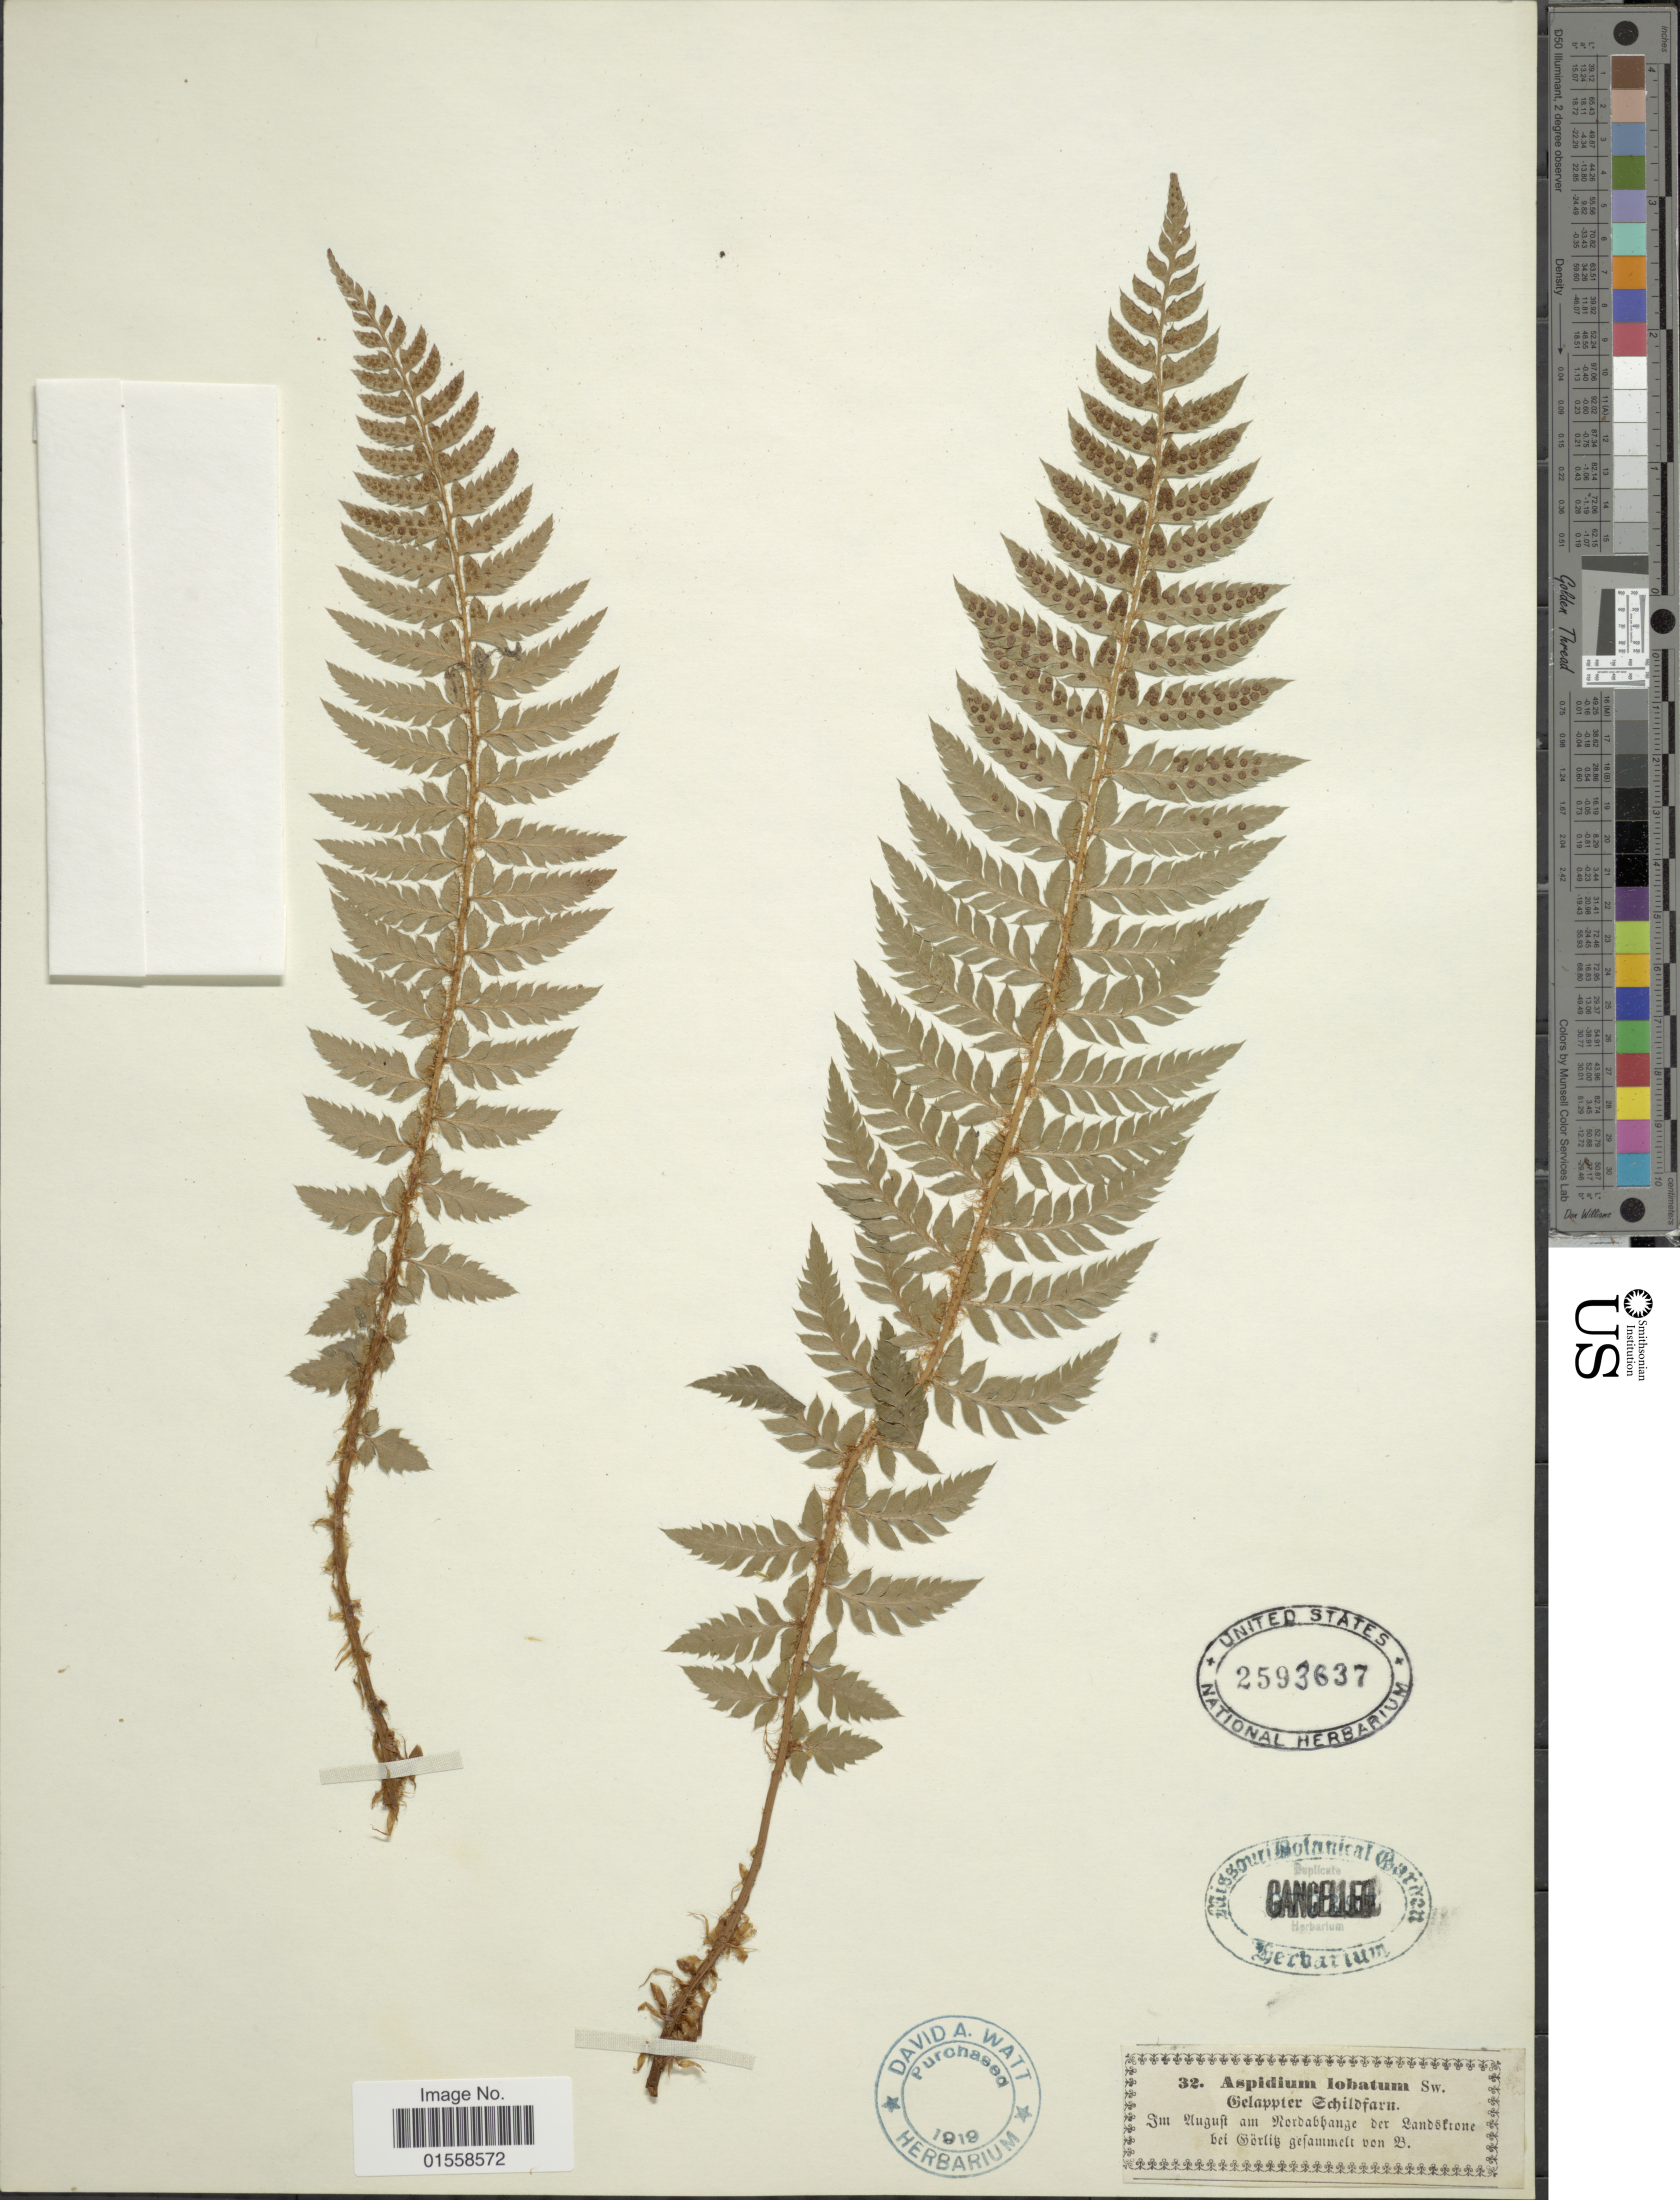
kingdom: Plantae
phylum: Tracheophyta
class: Polypodiopsida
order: Polypodiales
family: Dryopteridaceae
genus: Polystichum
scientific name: Polystichum aculeatum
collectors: ex herb. David A. Watt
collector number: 32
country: Germany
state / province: Rhineland-Palatinate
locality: Am Rordabhange der Landecrone bei Corlig . [interpreted]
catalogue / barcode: US 2593637